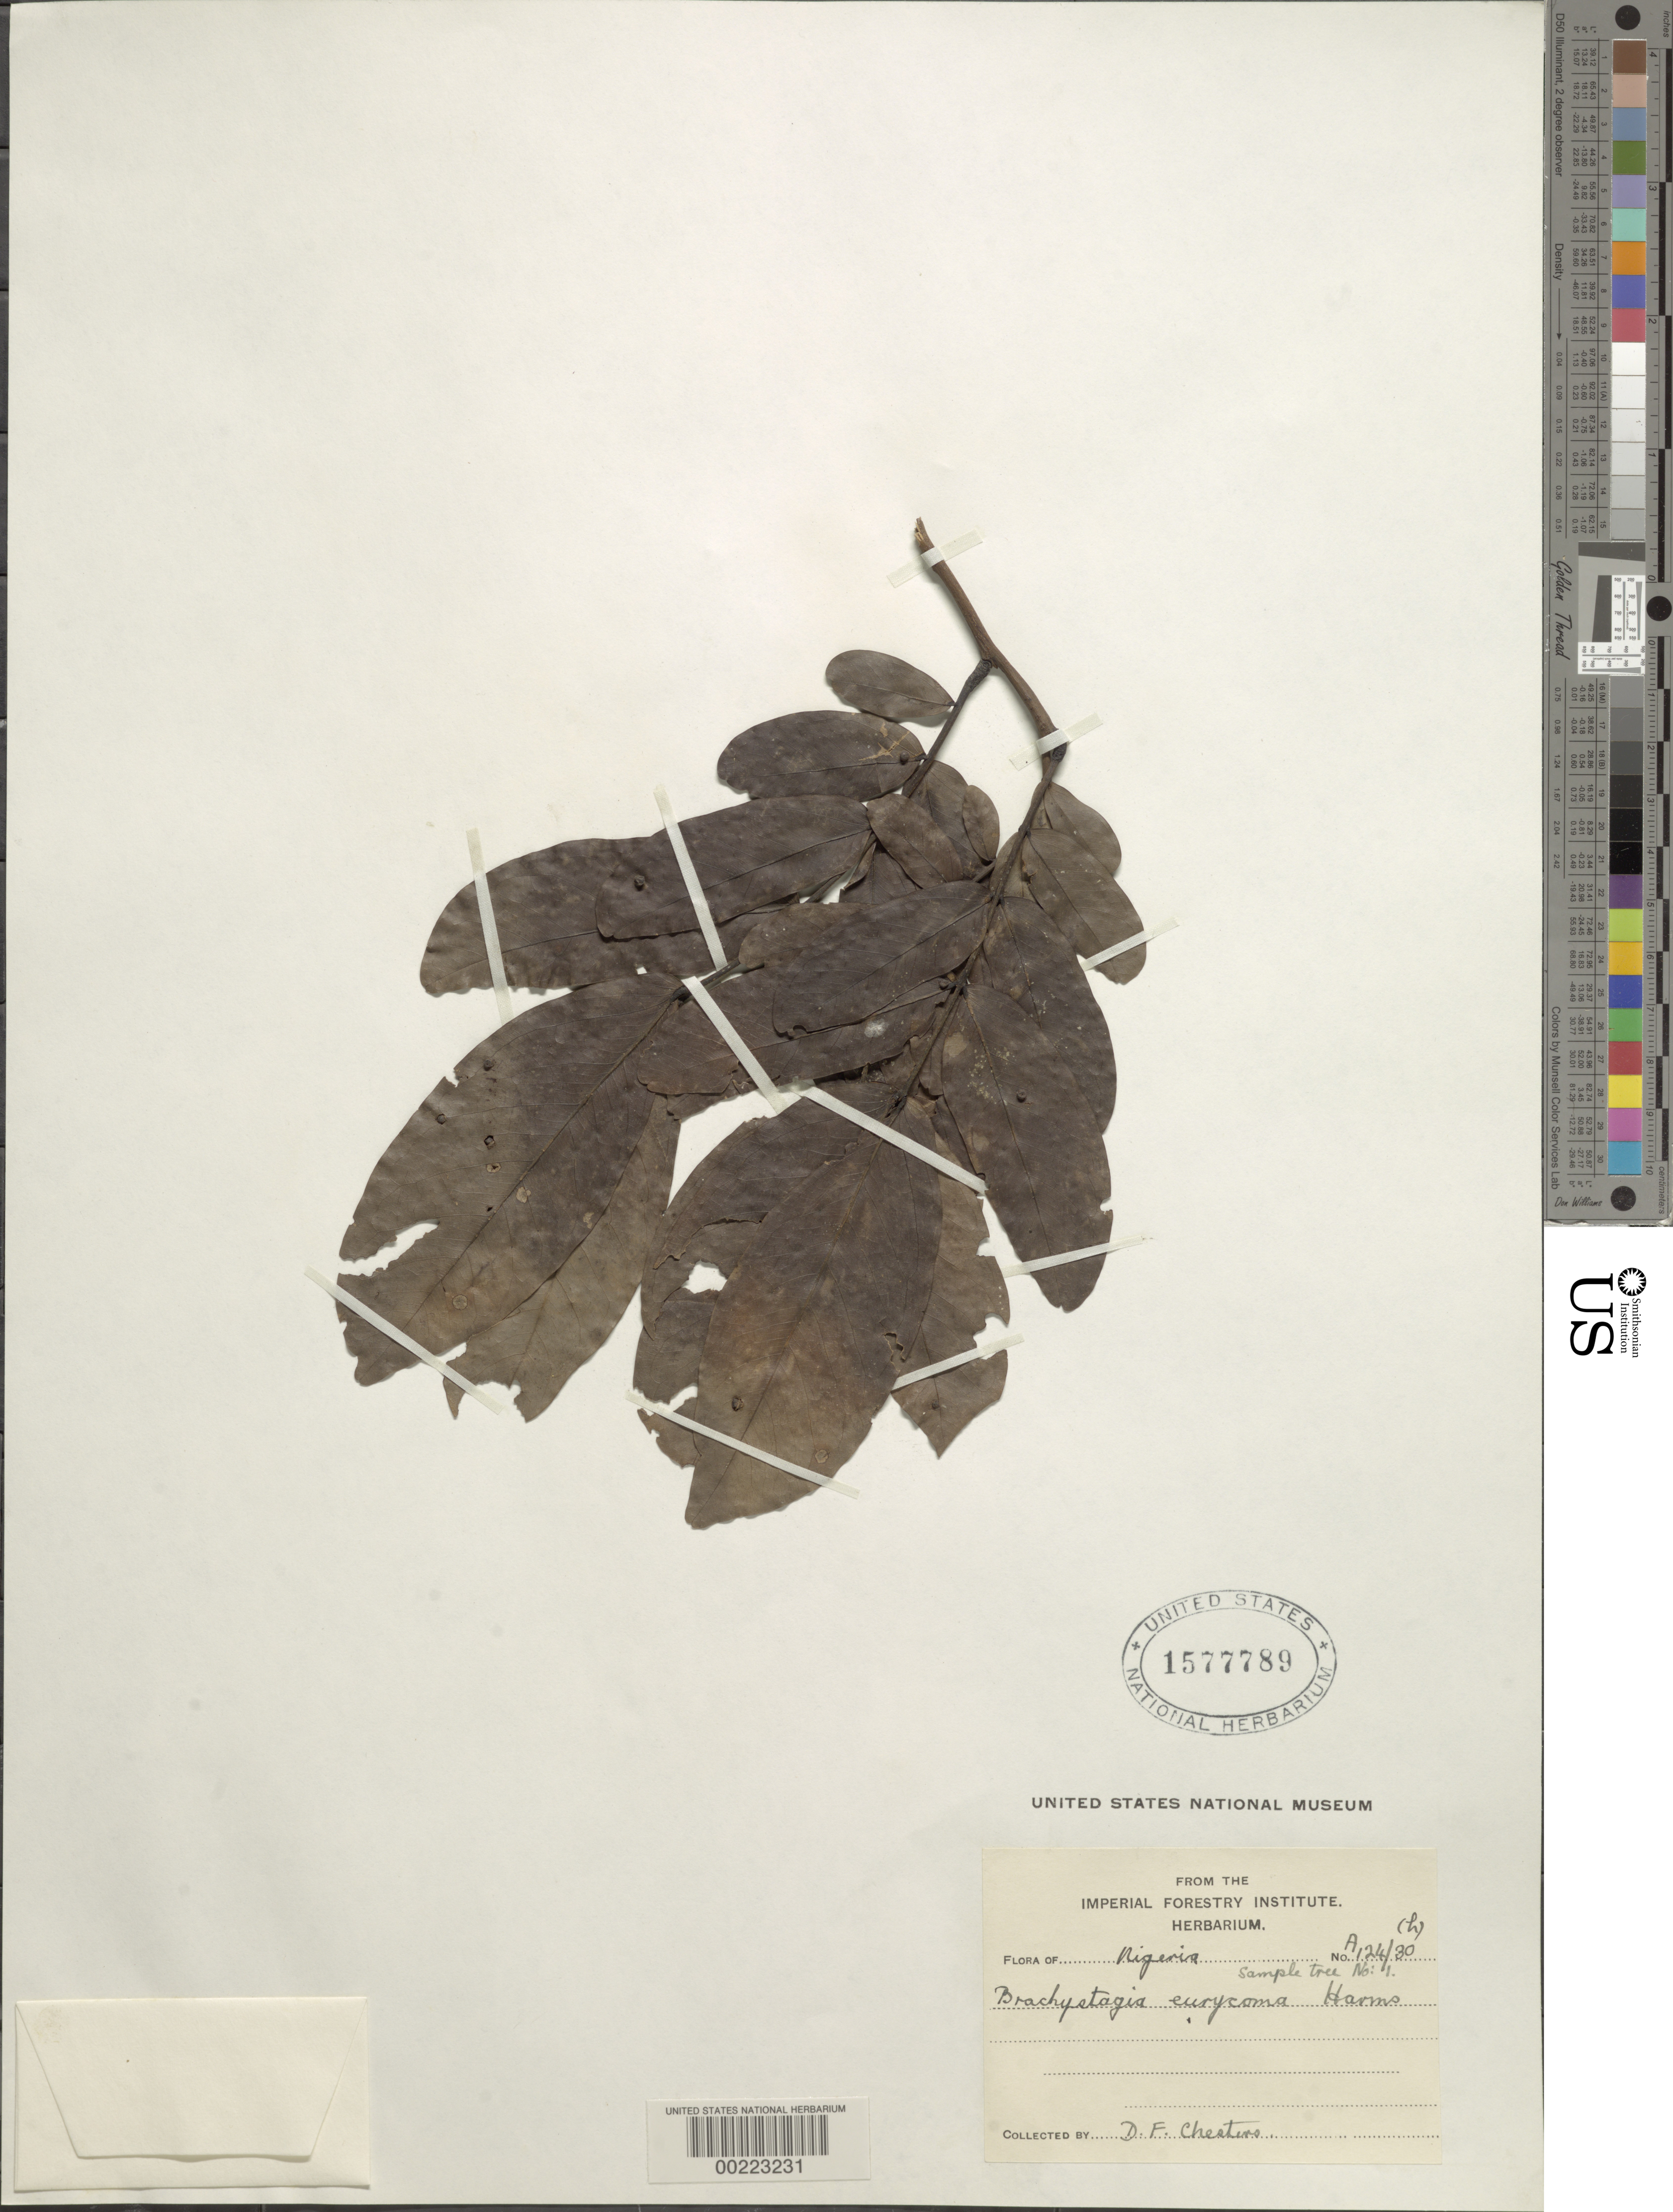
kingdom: Plantae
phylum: Tracheophyta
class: Magnoliopsida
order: Fabales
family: Fabaceae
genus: Brachystegia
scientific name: Brachystegia eurycoma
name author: Harms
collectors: D. Chesters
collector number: A124/30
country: Nigeria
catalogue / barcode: US 1577789